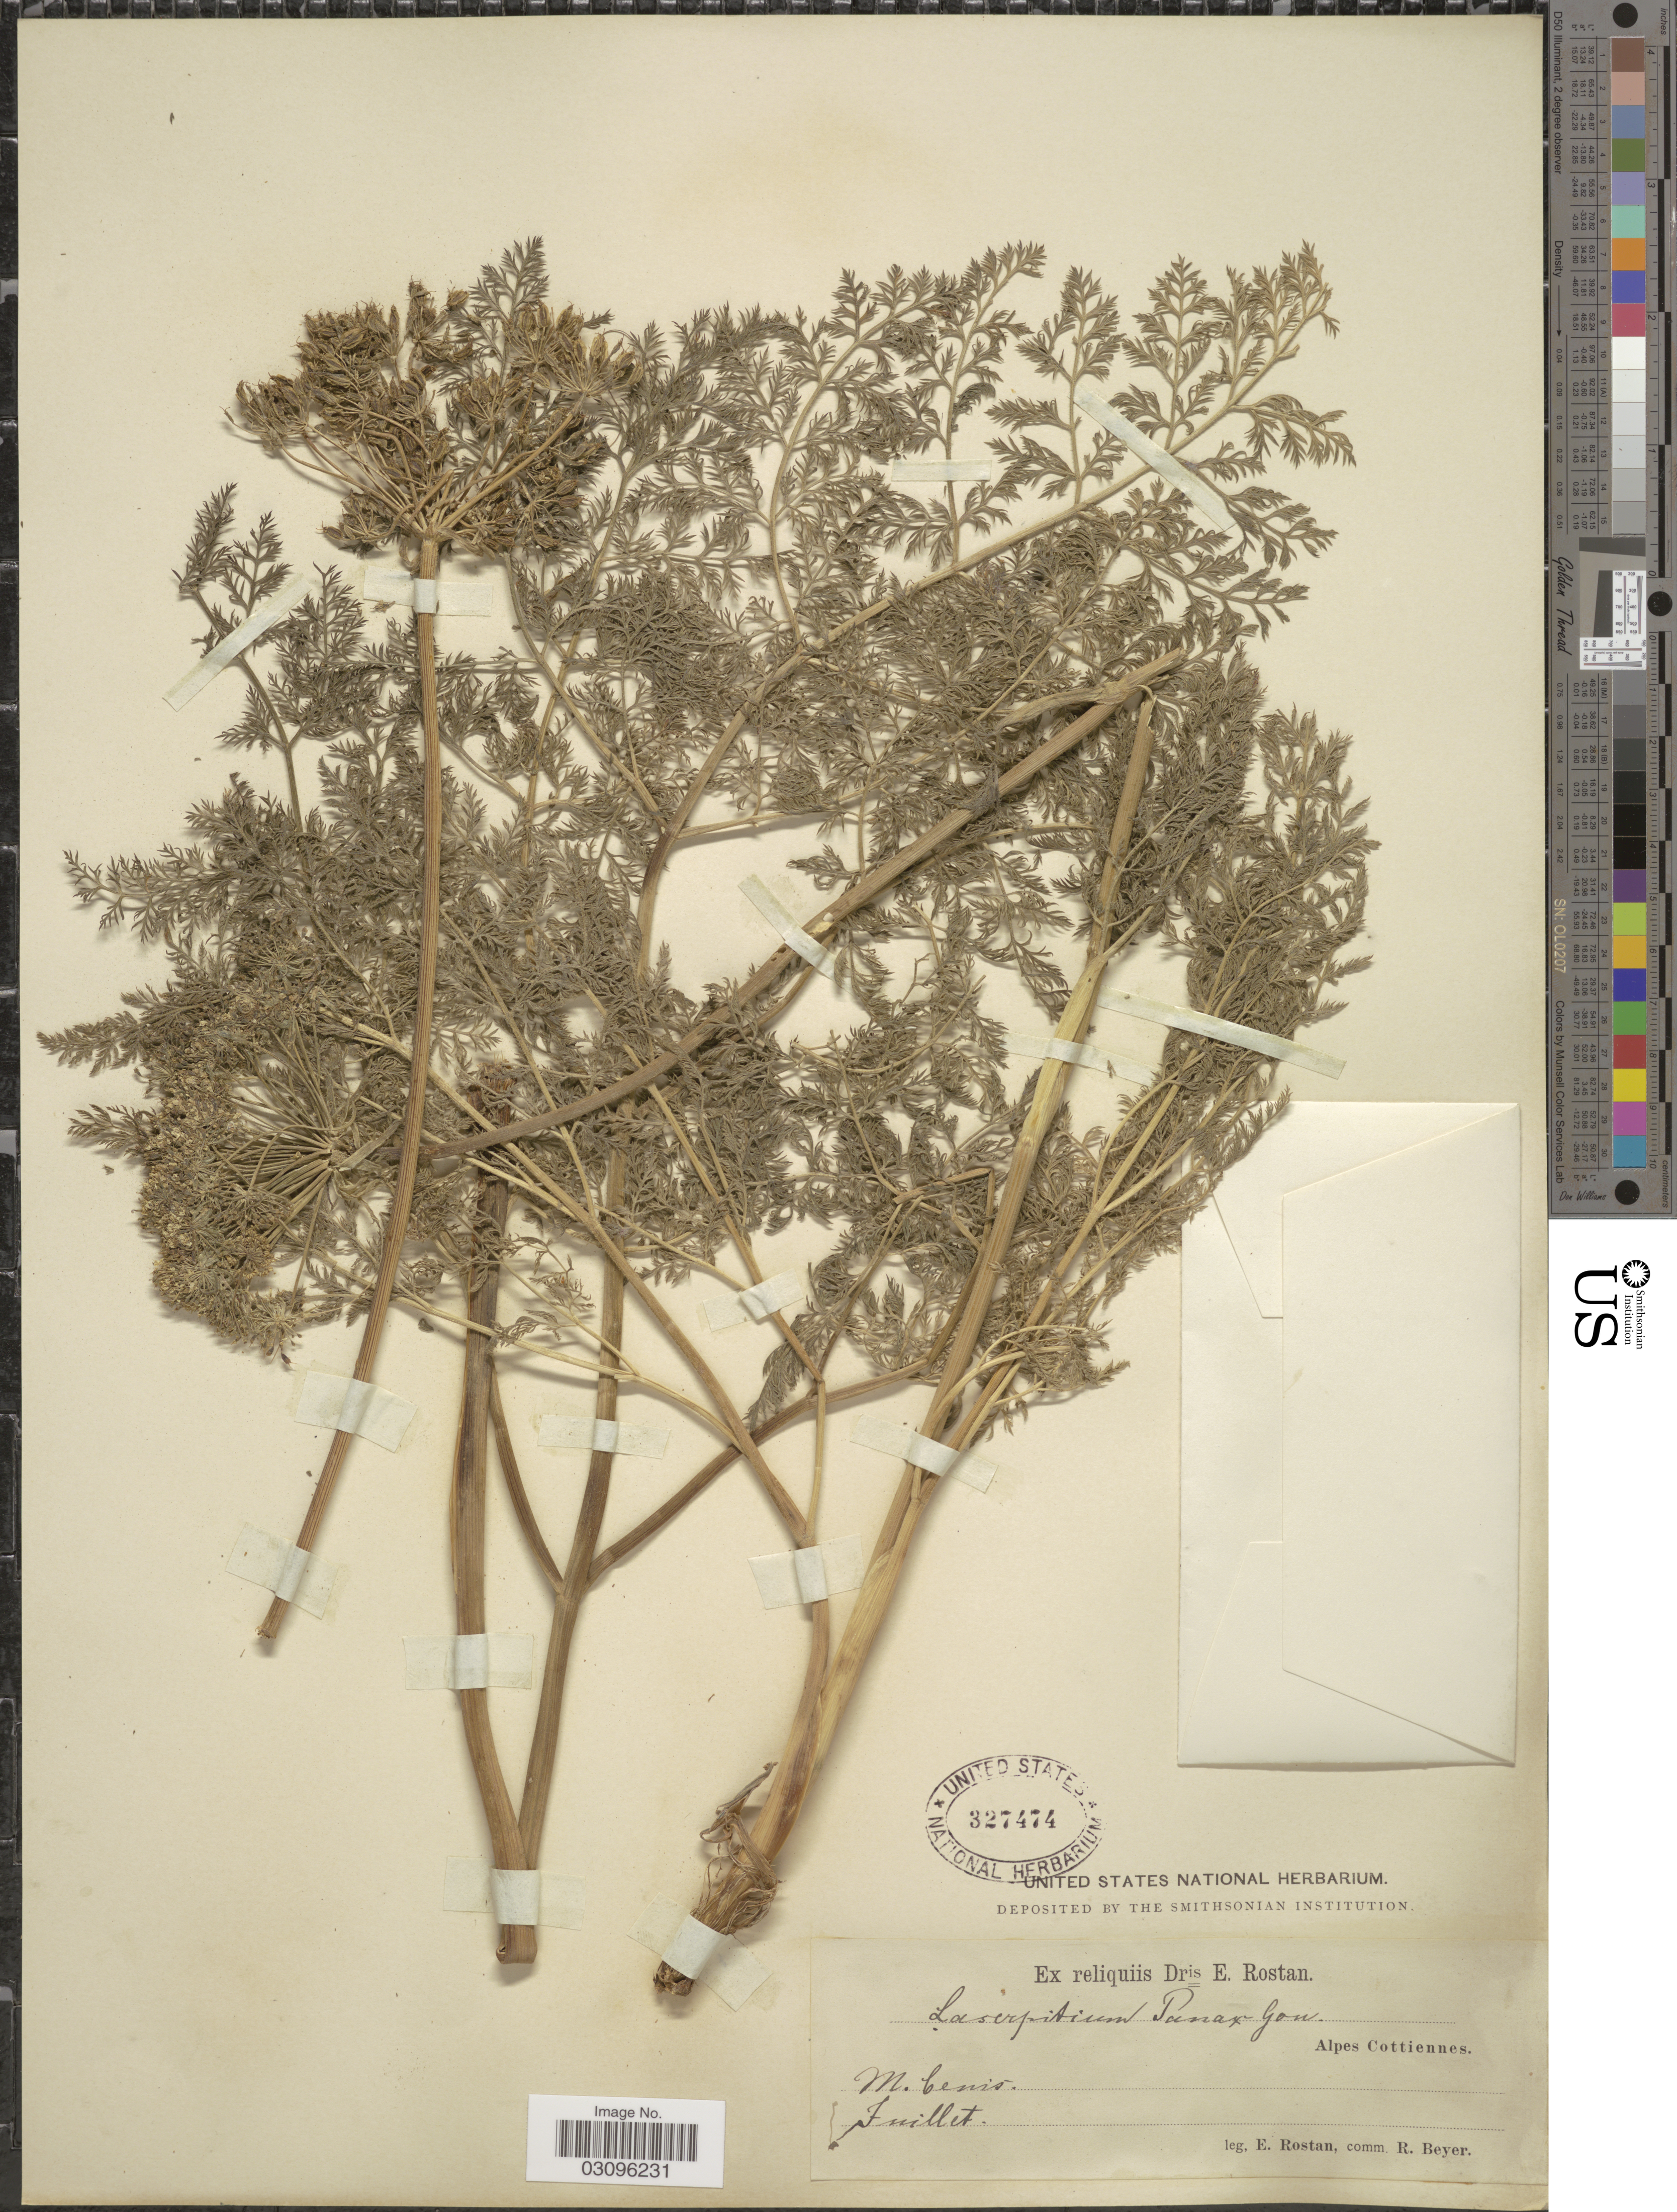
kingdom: Plantae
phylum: Tracheophyta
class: Magnoliopsida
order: Apiales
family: Apiaceae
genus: Laserpitium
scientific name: Laserpitium panax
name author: Gouan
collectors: E. Rostan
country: France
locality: Alpes Cottiennes. M. Cenis.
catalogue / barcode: US 327474